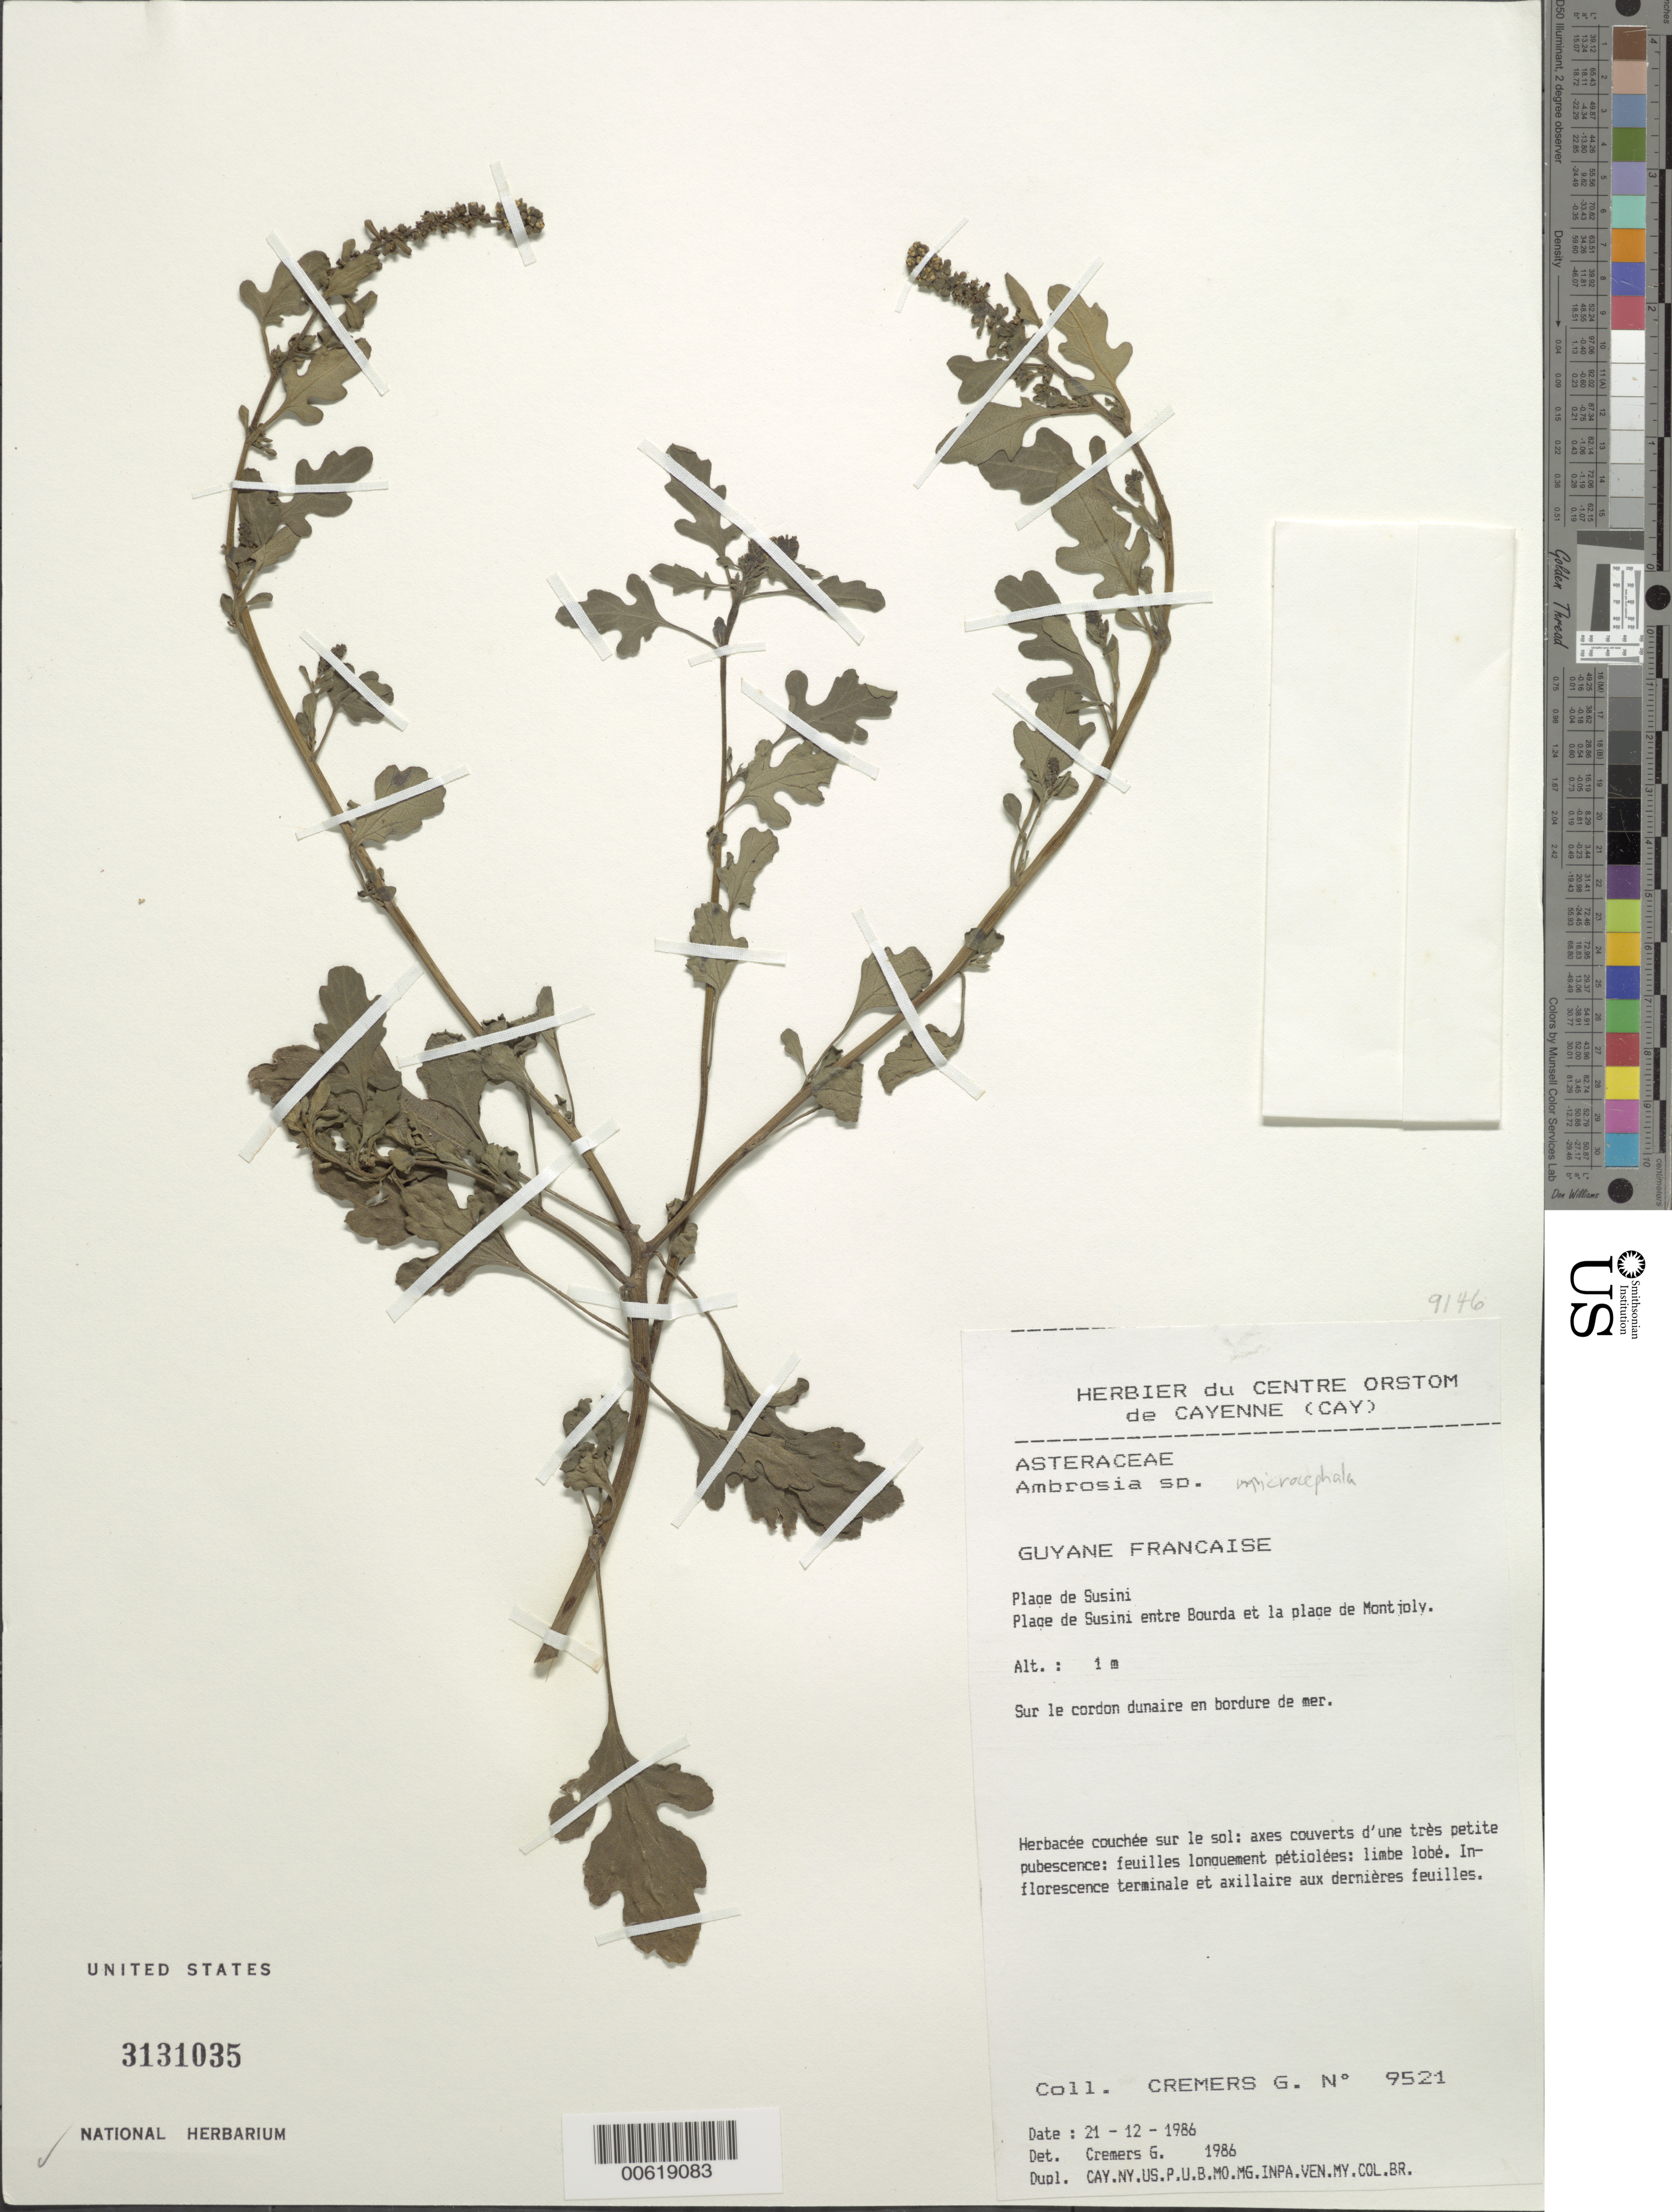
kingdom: Plantae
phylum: Tracheophyta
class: Magnoliopsida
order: Asterales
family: Asteraceae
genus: Ambrosia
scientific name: Ambrosia microcephala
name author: DC.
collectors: G. Cremers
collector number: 9521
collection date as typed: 21-Dec-86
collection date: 1986-12-21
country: French Guiana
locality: Plage de Susini, entre Bourda & la plage de Montjoly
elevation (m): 1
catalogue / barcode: US 3131035